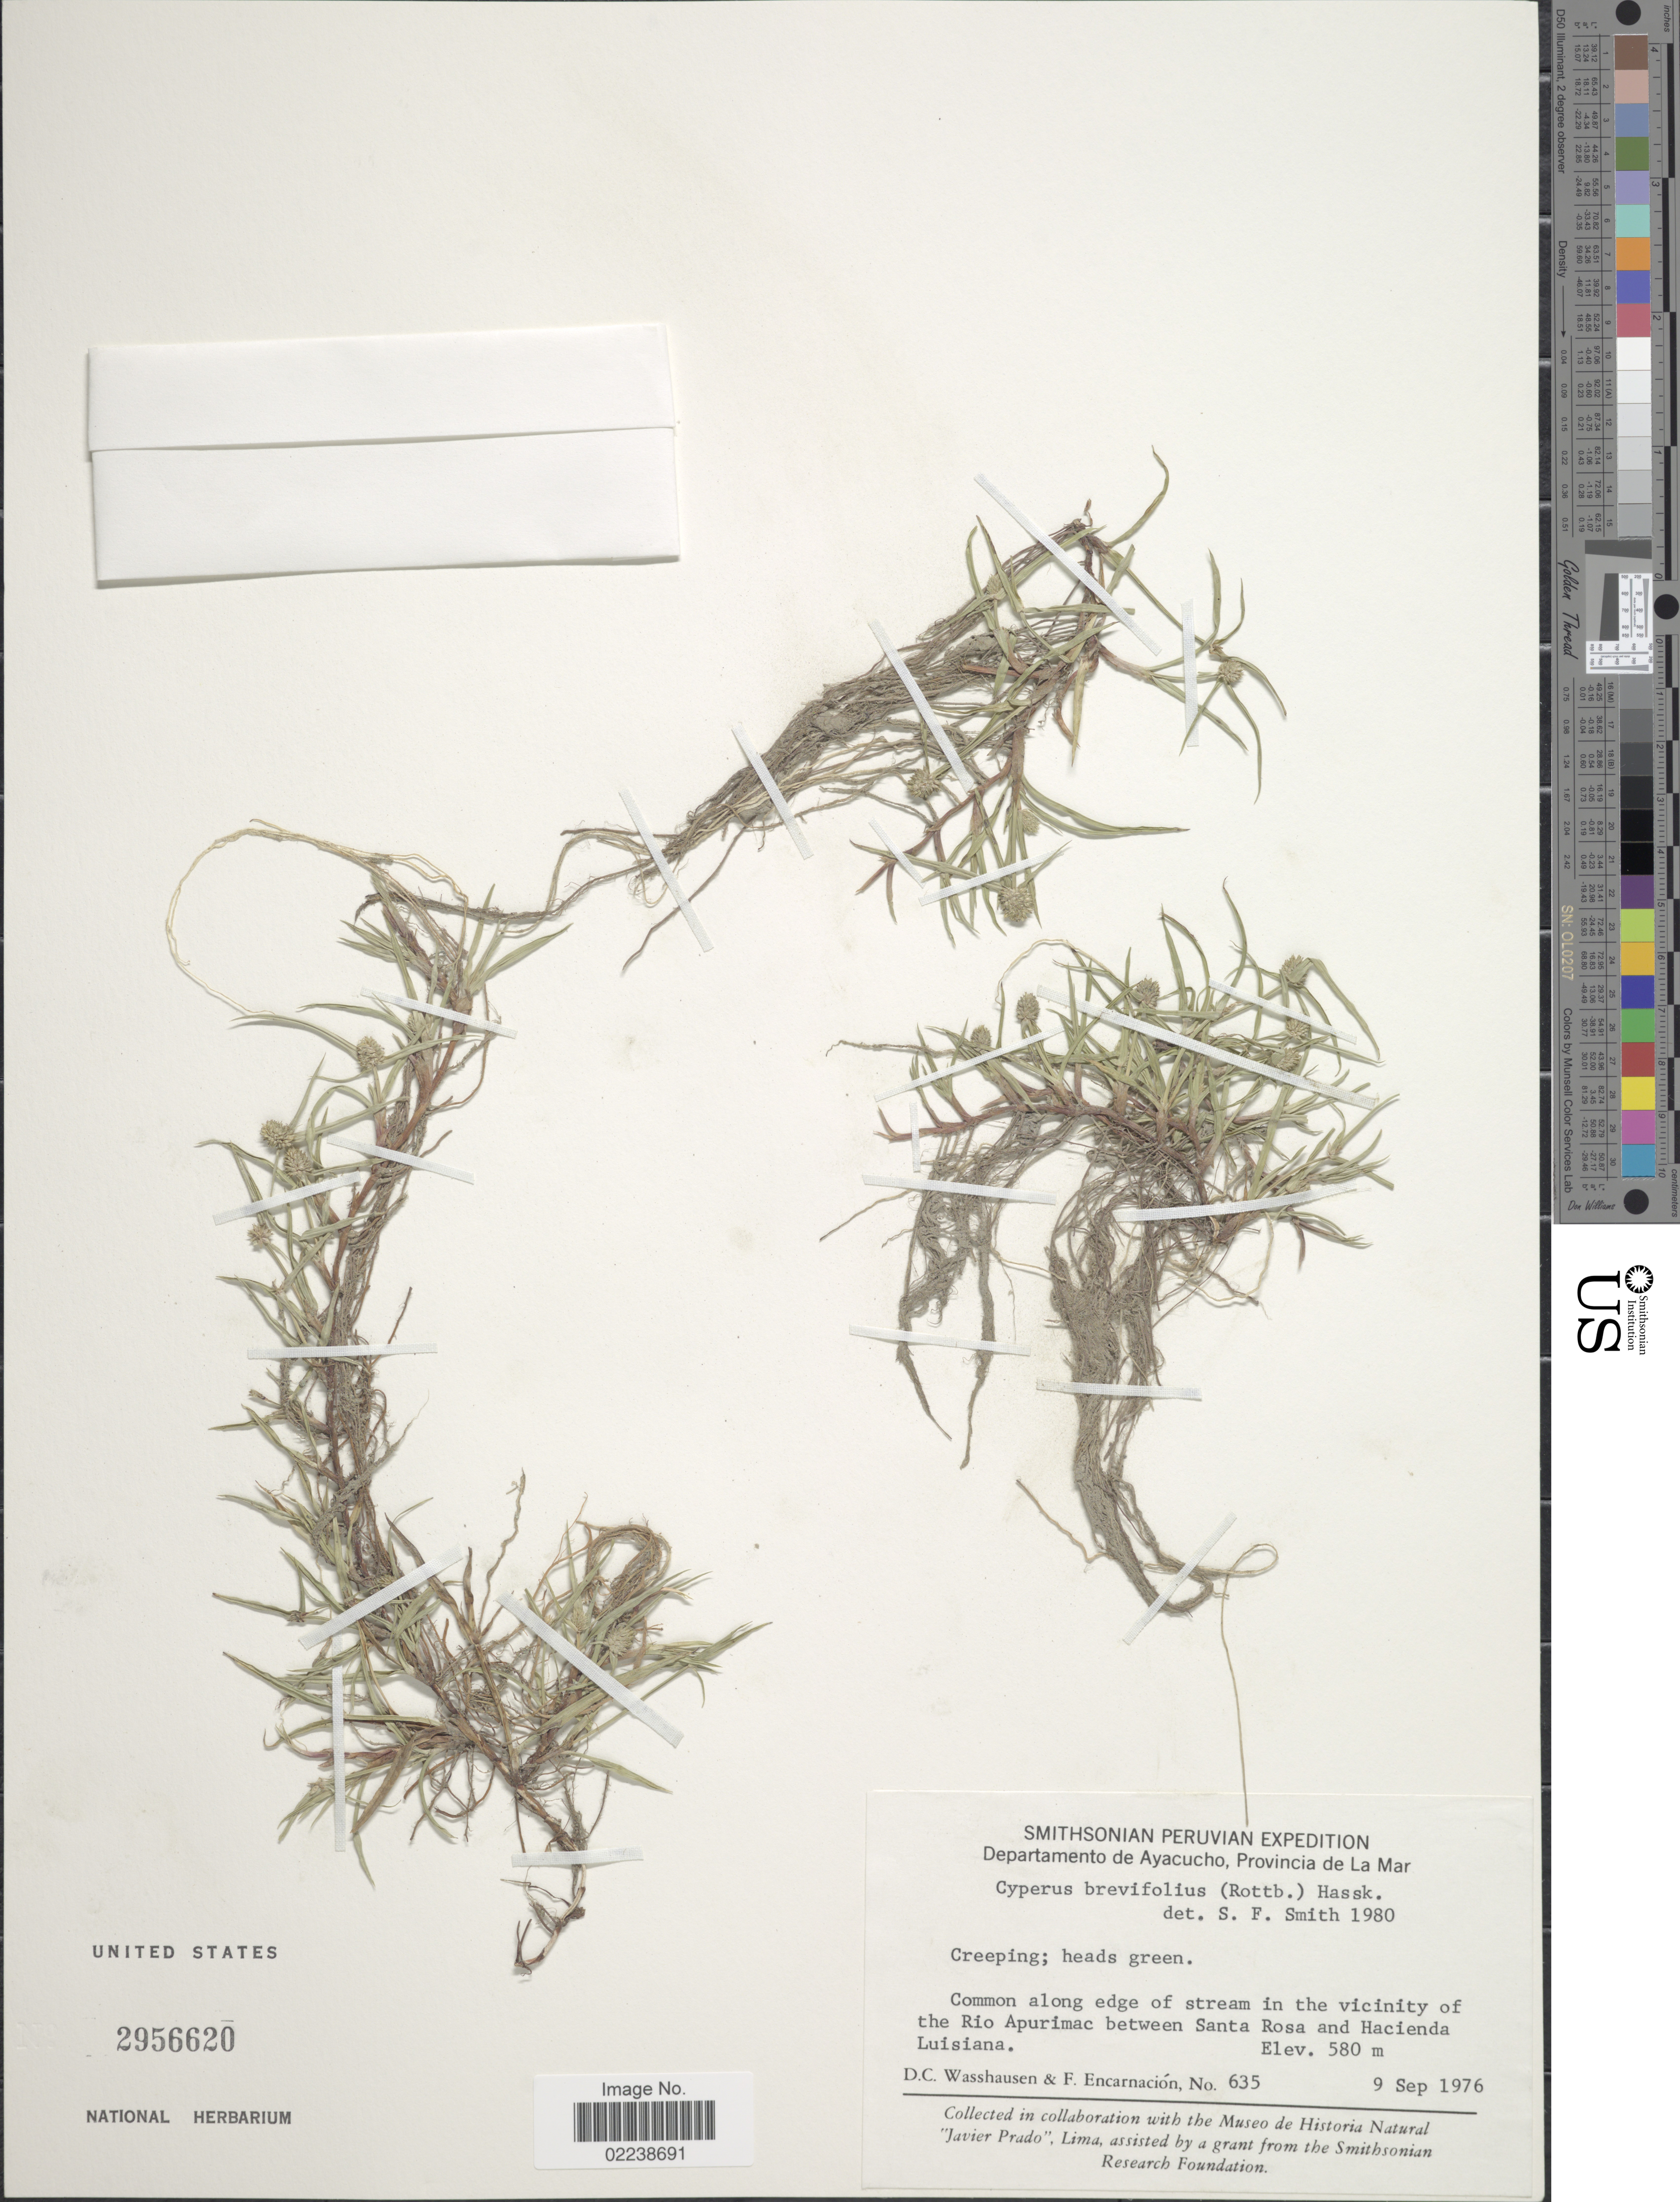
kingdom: Plantae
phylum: Tracheophyta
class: Liliopsida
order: Poales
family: Cyperaceae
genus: Cyperus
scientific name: Cyperus brevifolius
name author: (Rottb.) Hassk.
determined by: Strong, M. T., (US), Smithsonian Institution - National Museum of Natural History (UNITED STATES)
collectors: D. C. Wasshausen & F. Encarnación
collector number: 635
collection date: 1976-09-09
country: Peru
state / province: Ayacucho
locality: Provincia de La Mar, Common along edge of stream in the vicinity of the Rio Apurimac between Santa Rosa and Hacienda Luisiana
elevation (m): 580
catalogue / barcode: US 2956620